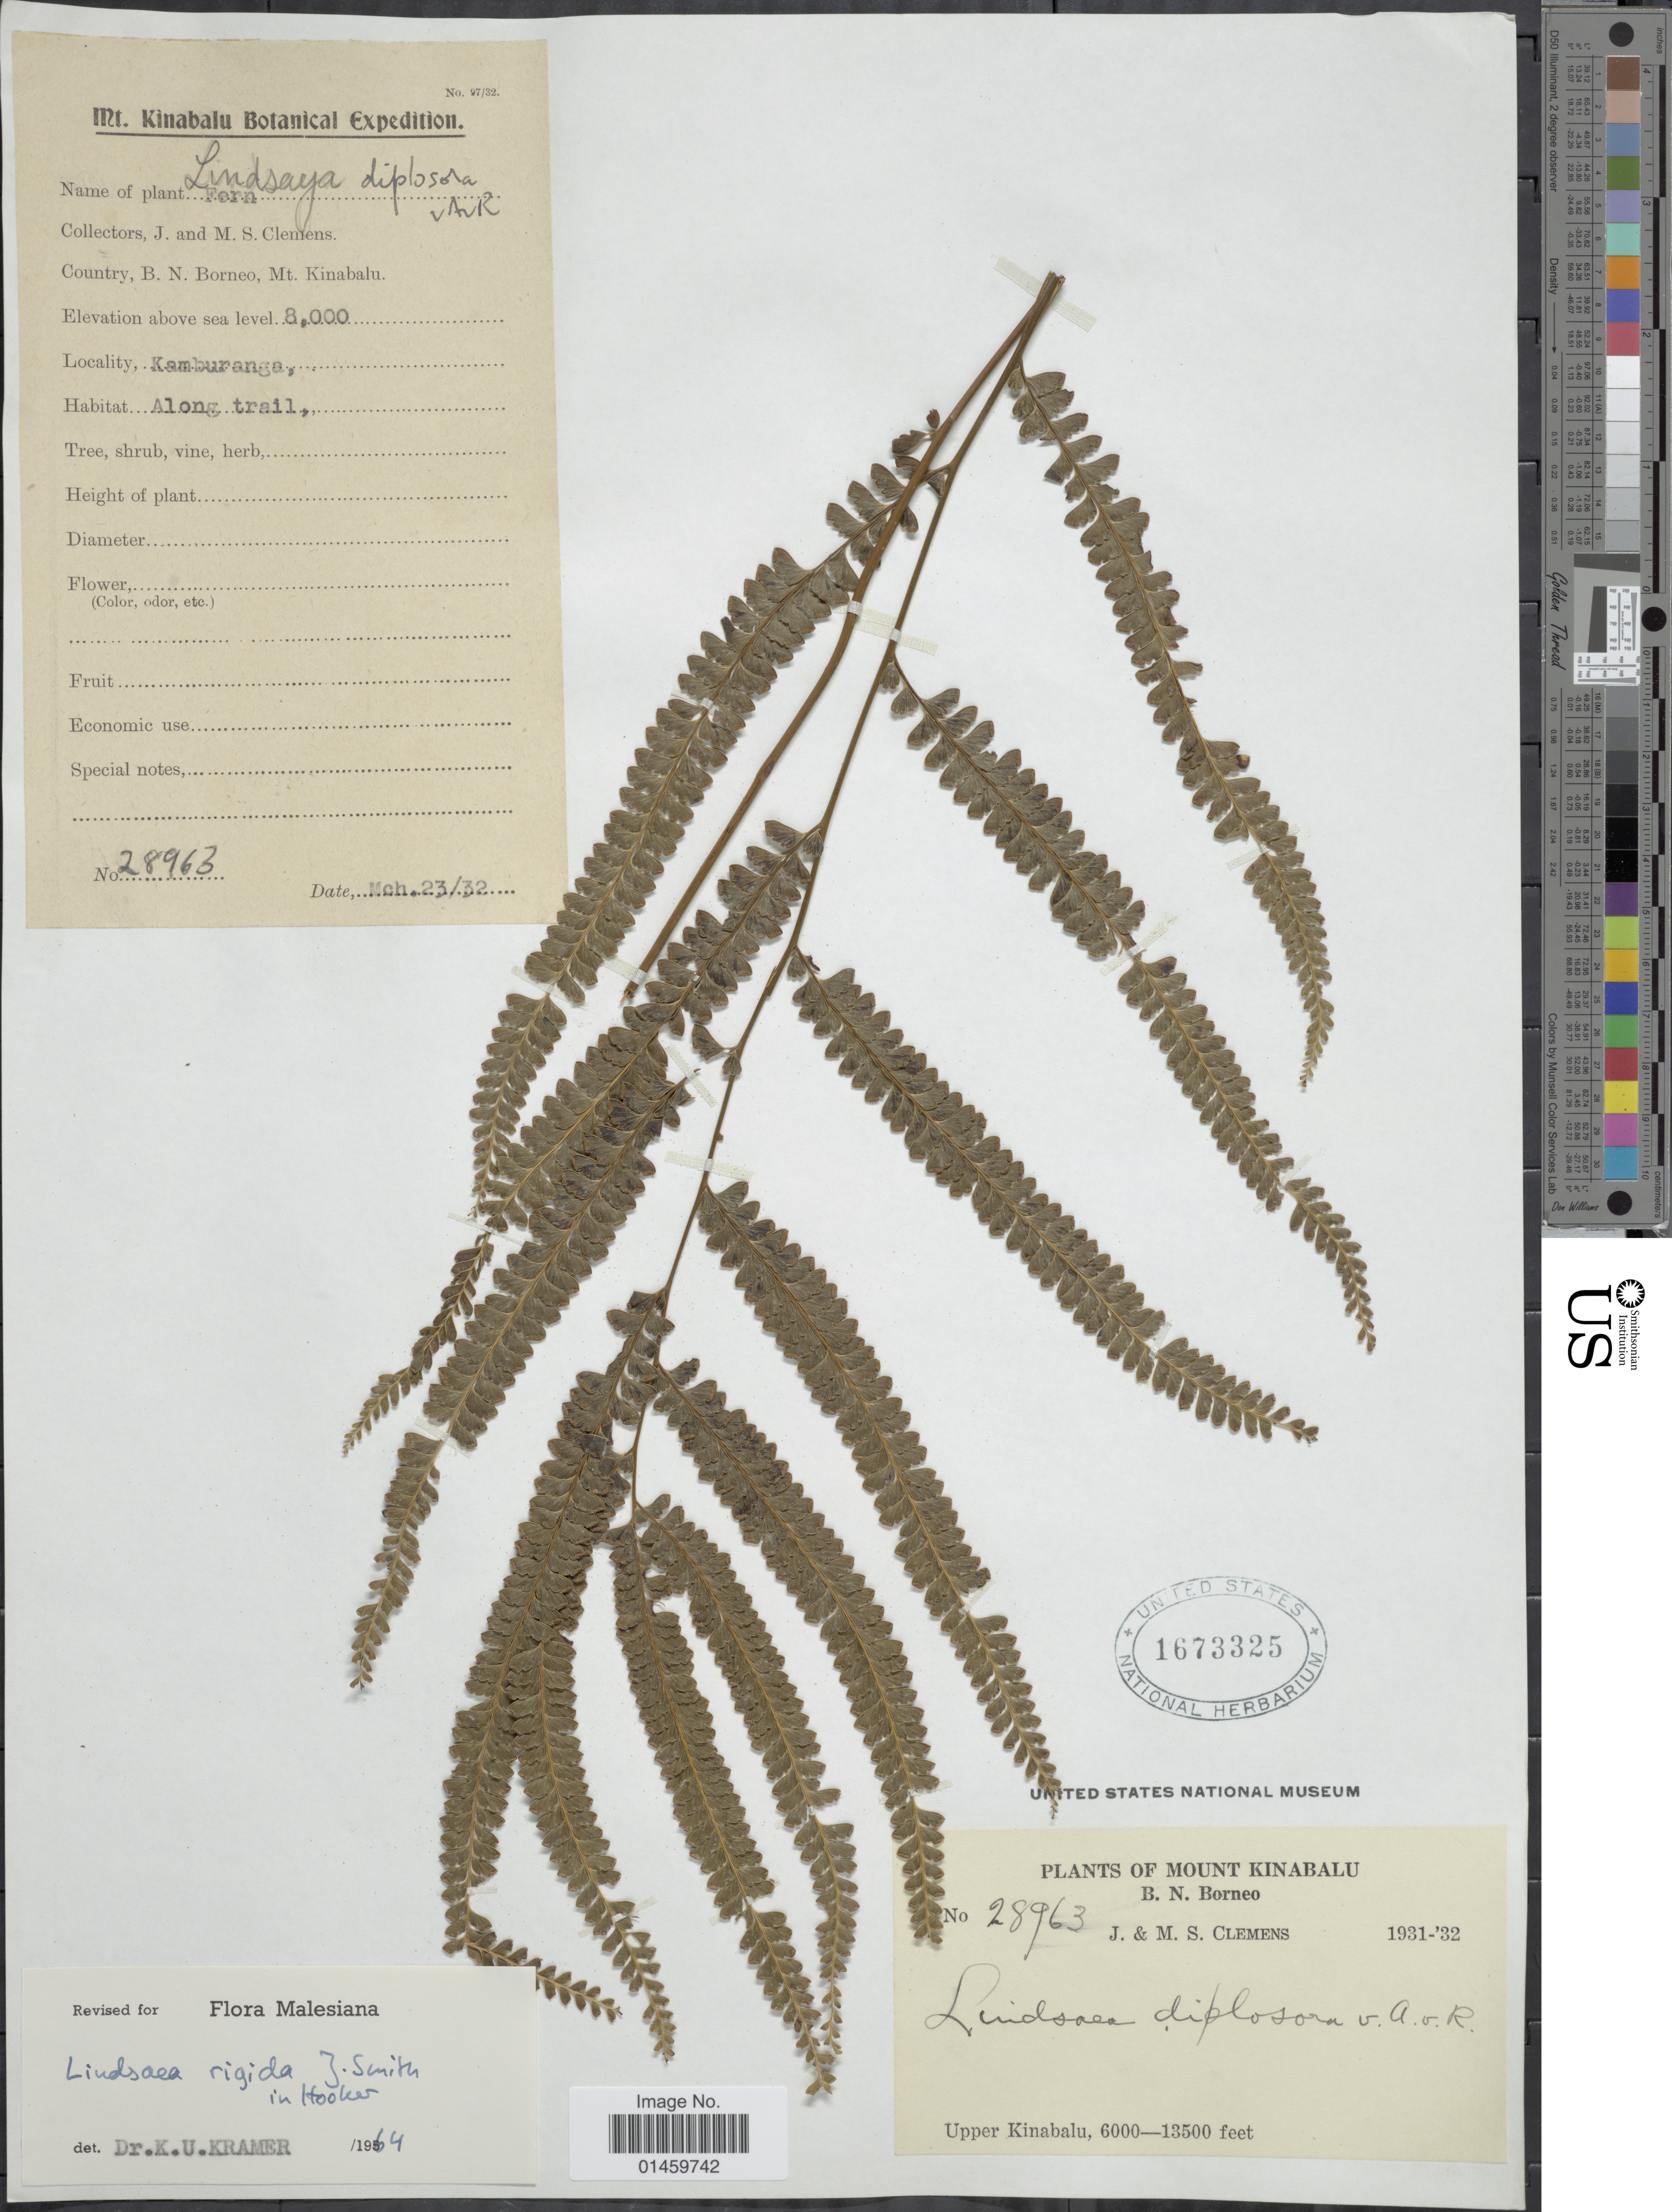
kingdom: Plantae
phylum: Tracheophyta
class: Polypodiopsida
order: Polypodiales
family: Lindsaeaceae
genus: Lindsaea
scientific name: Lindsaea rigida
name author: J. Sm.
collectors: J. Clemens & M. S. Clemens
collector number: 28963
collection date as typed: Transcribed d/m/y: 23/3/32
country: Malaysia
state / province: Sabah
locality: Mount Kinabalu. B. N. Borneo. Upper Kinabalu.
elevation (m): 2438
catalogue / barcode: US 1673325